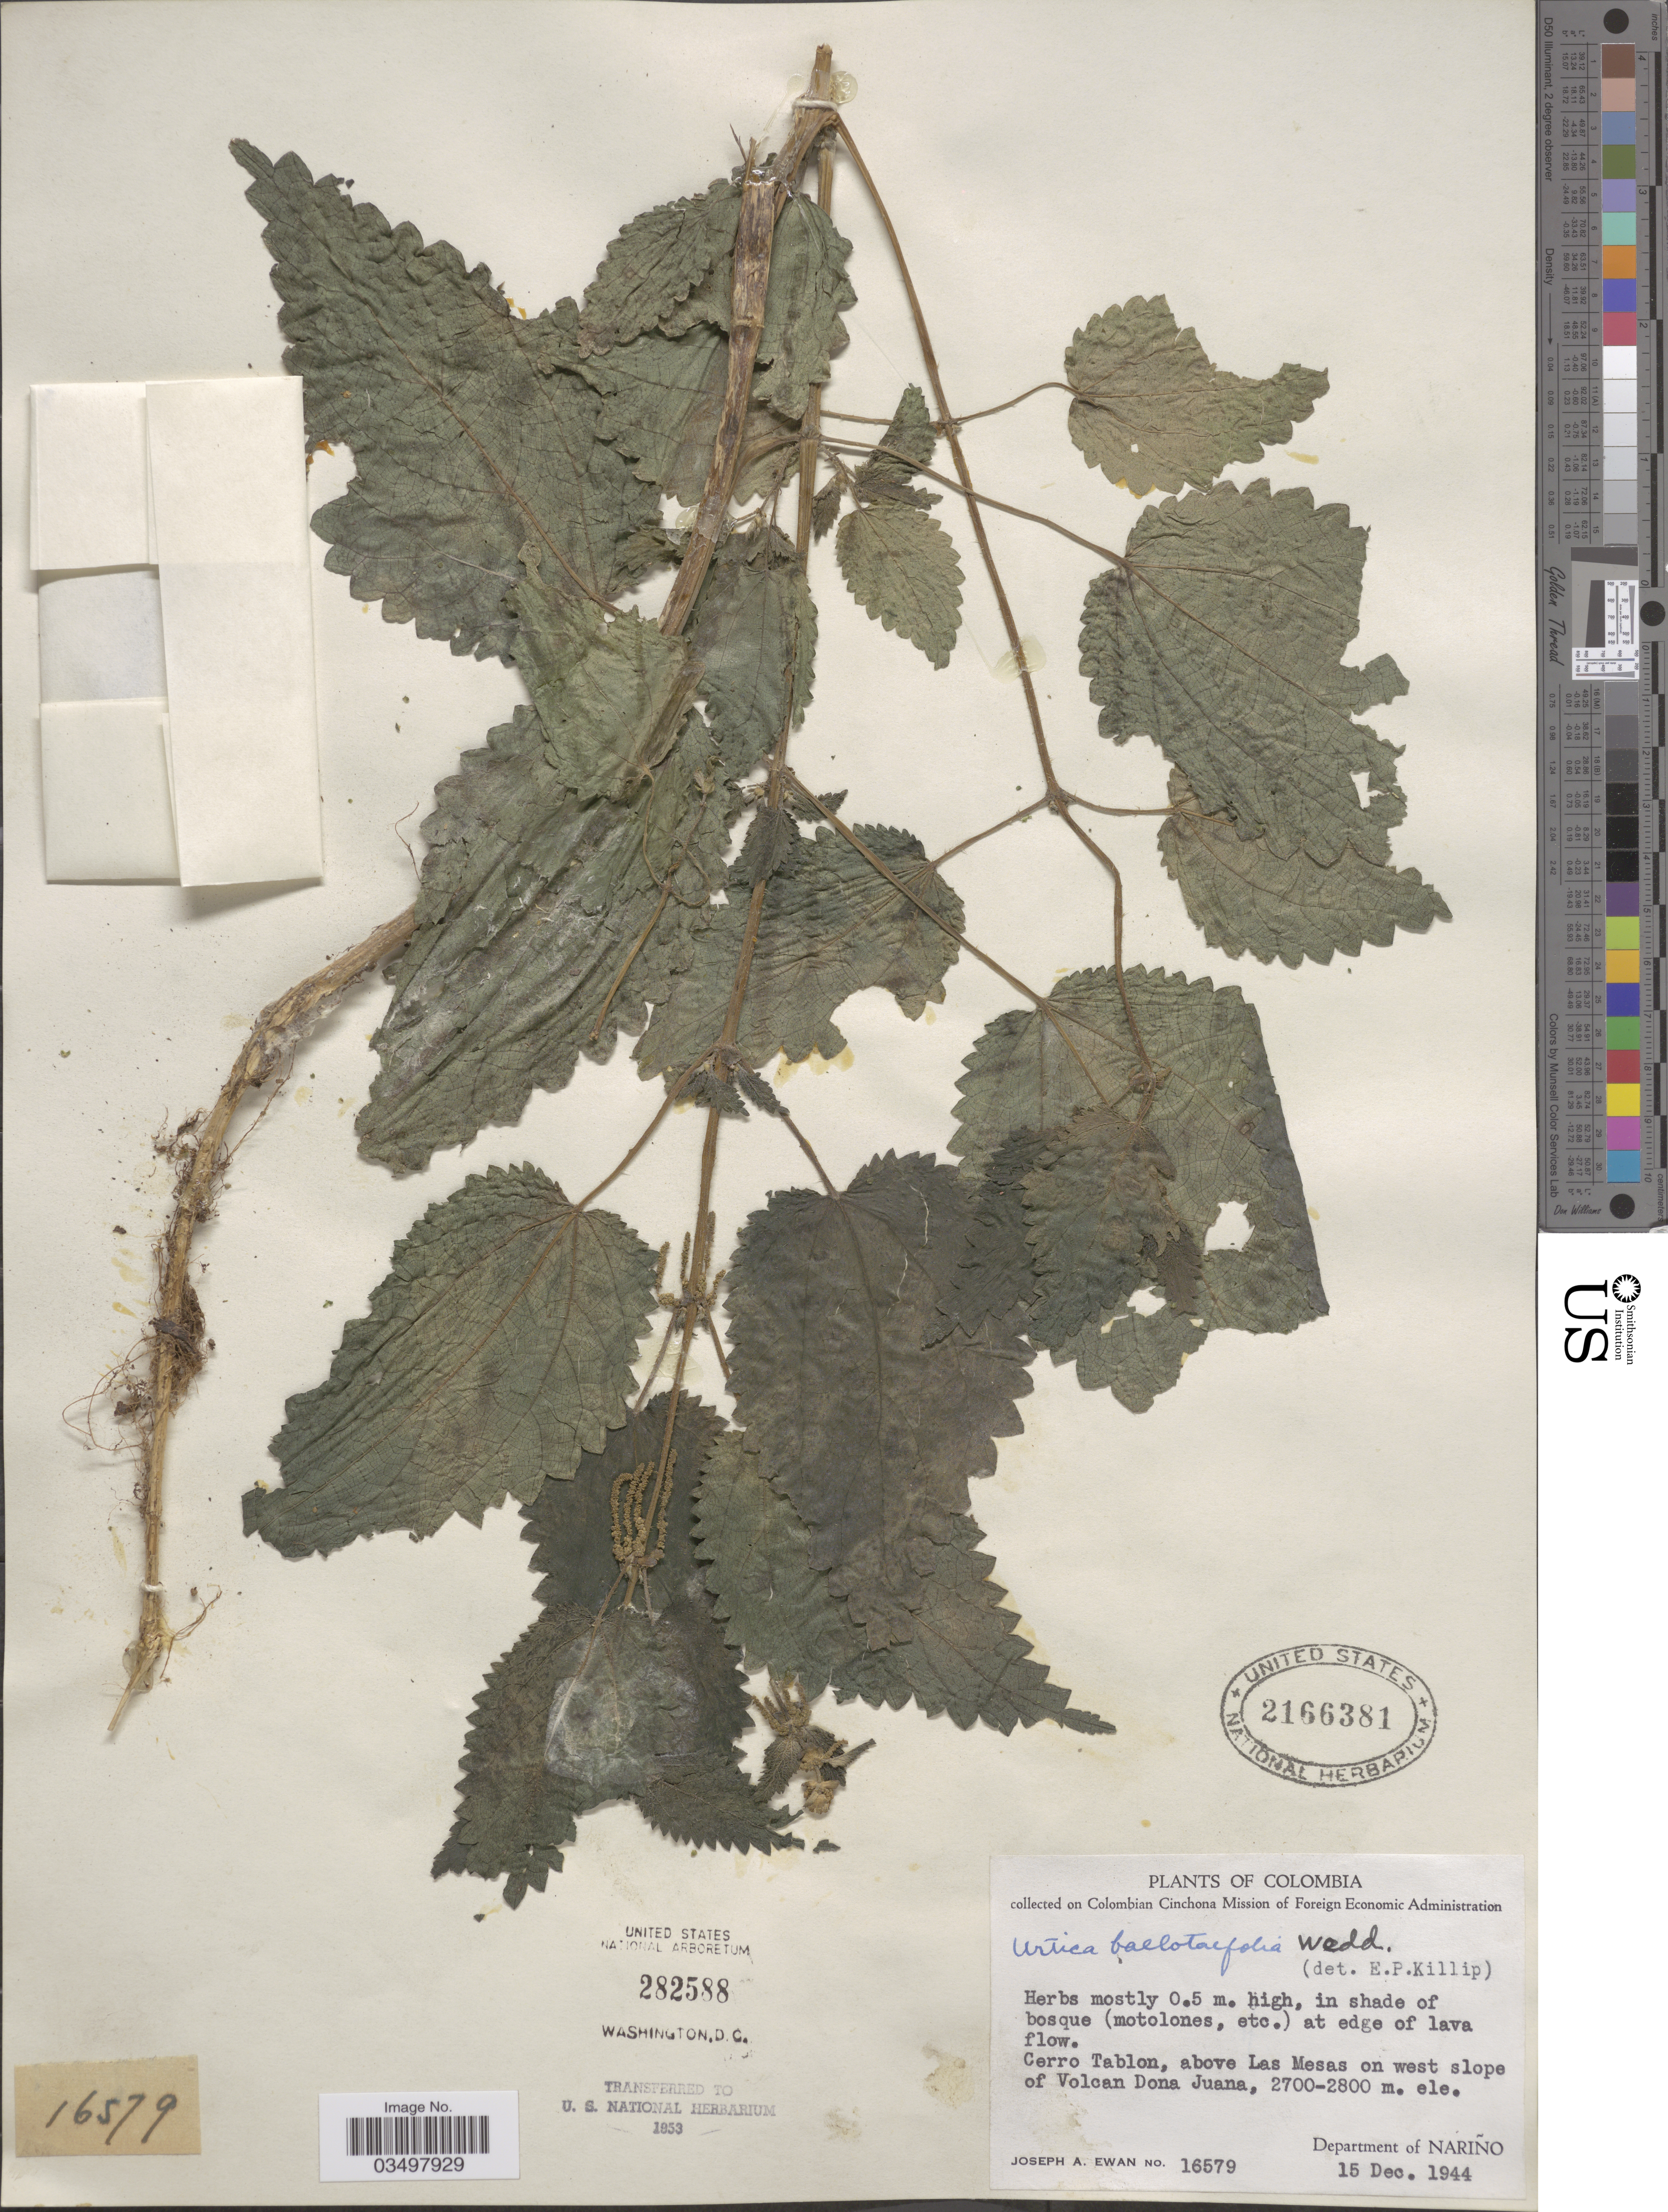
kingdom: Plantae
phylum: Tracheophyta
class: Magnoliopsida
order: Rosales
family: Urticaceae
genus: Urtica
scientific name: Urtica ballotifolia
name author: Wedd.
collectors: J. A. Ewan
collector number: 16579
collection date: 1944-12-15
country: Colombia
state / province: Nariño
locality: Cerro Tablon, above Las Mesas on west slope of Volcan Dona Juana. Department of Nariño.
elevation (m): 2700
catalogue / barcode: US 2166381